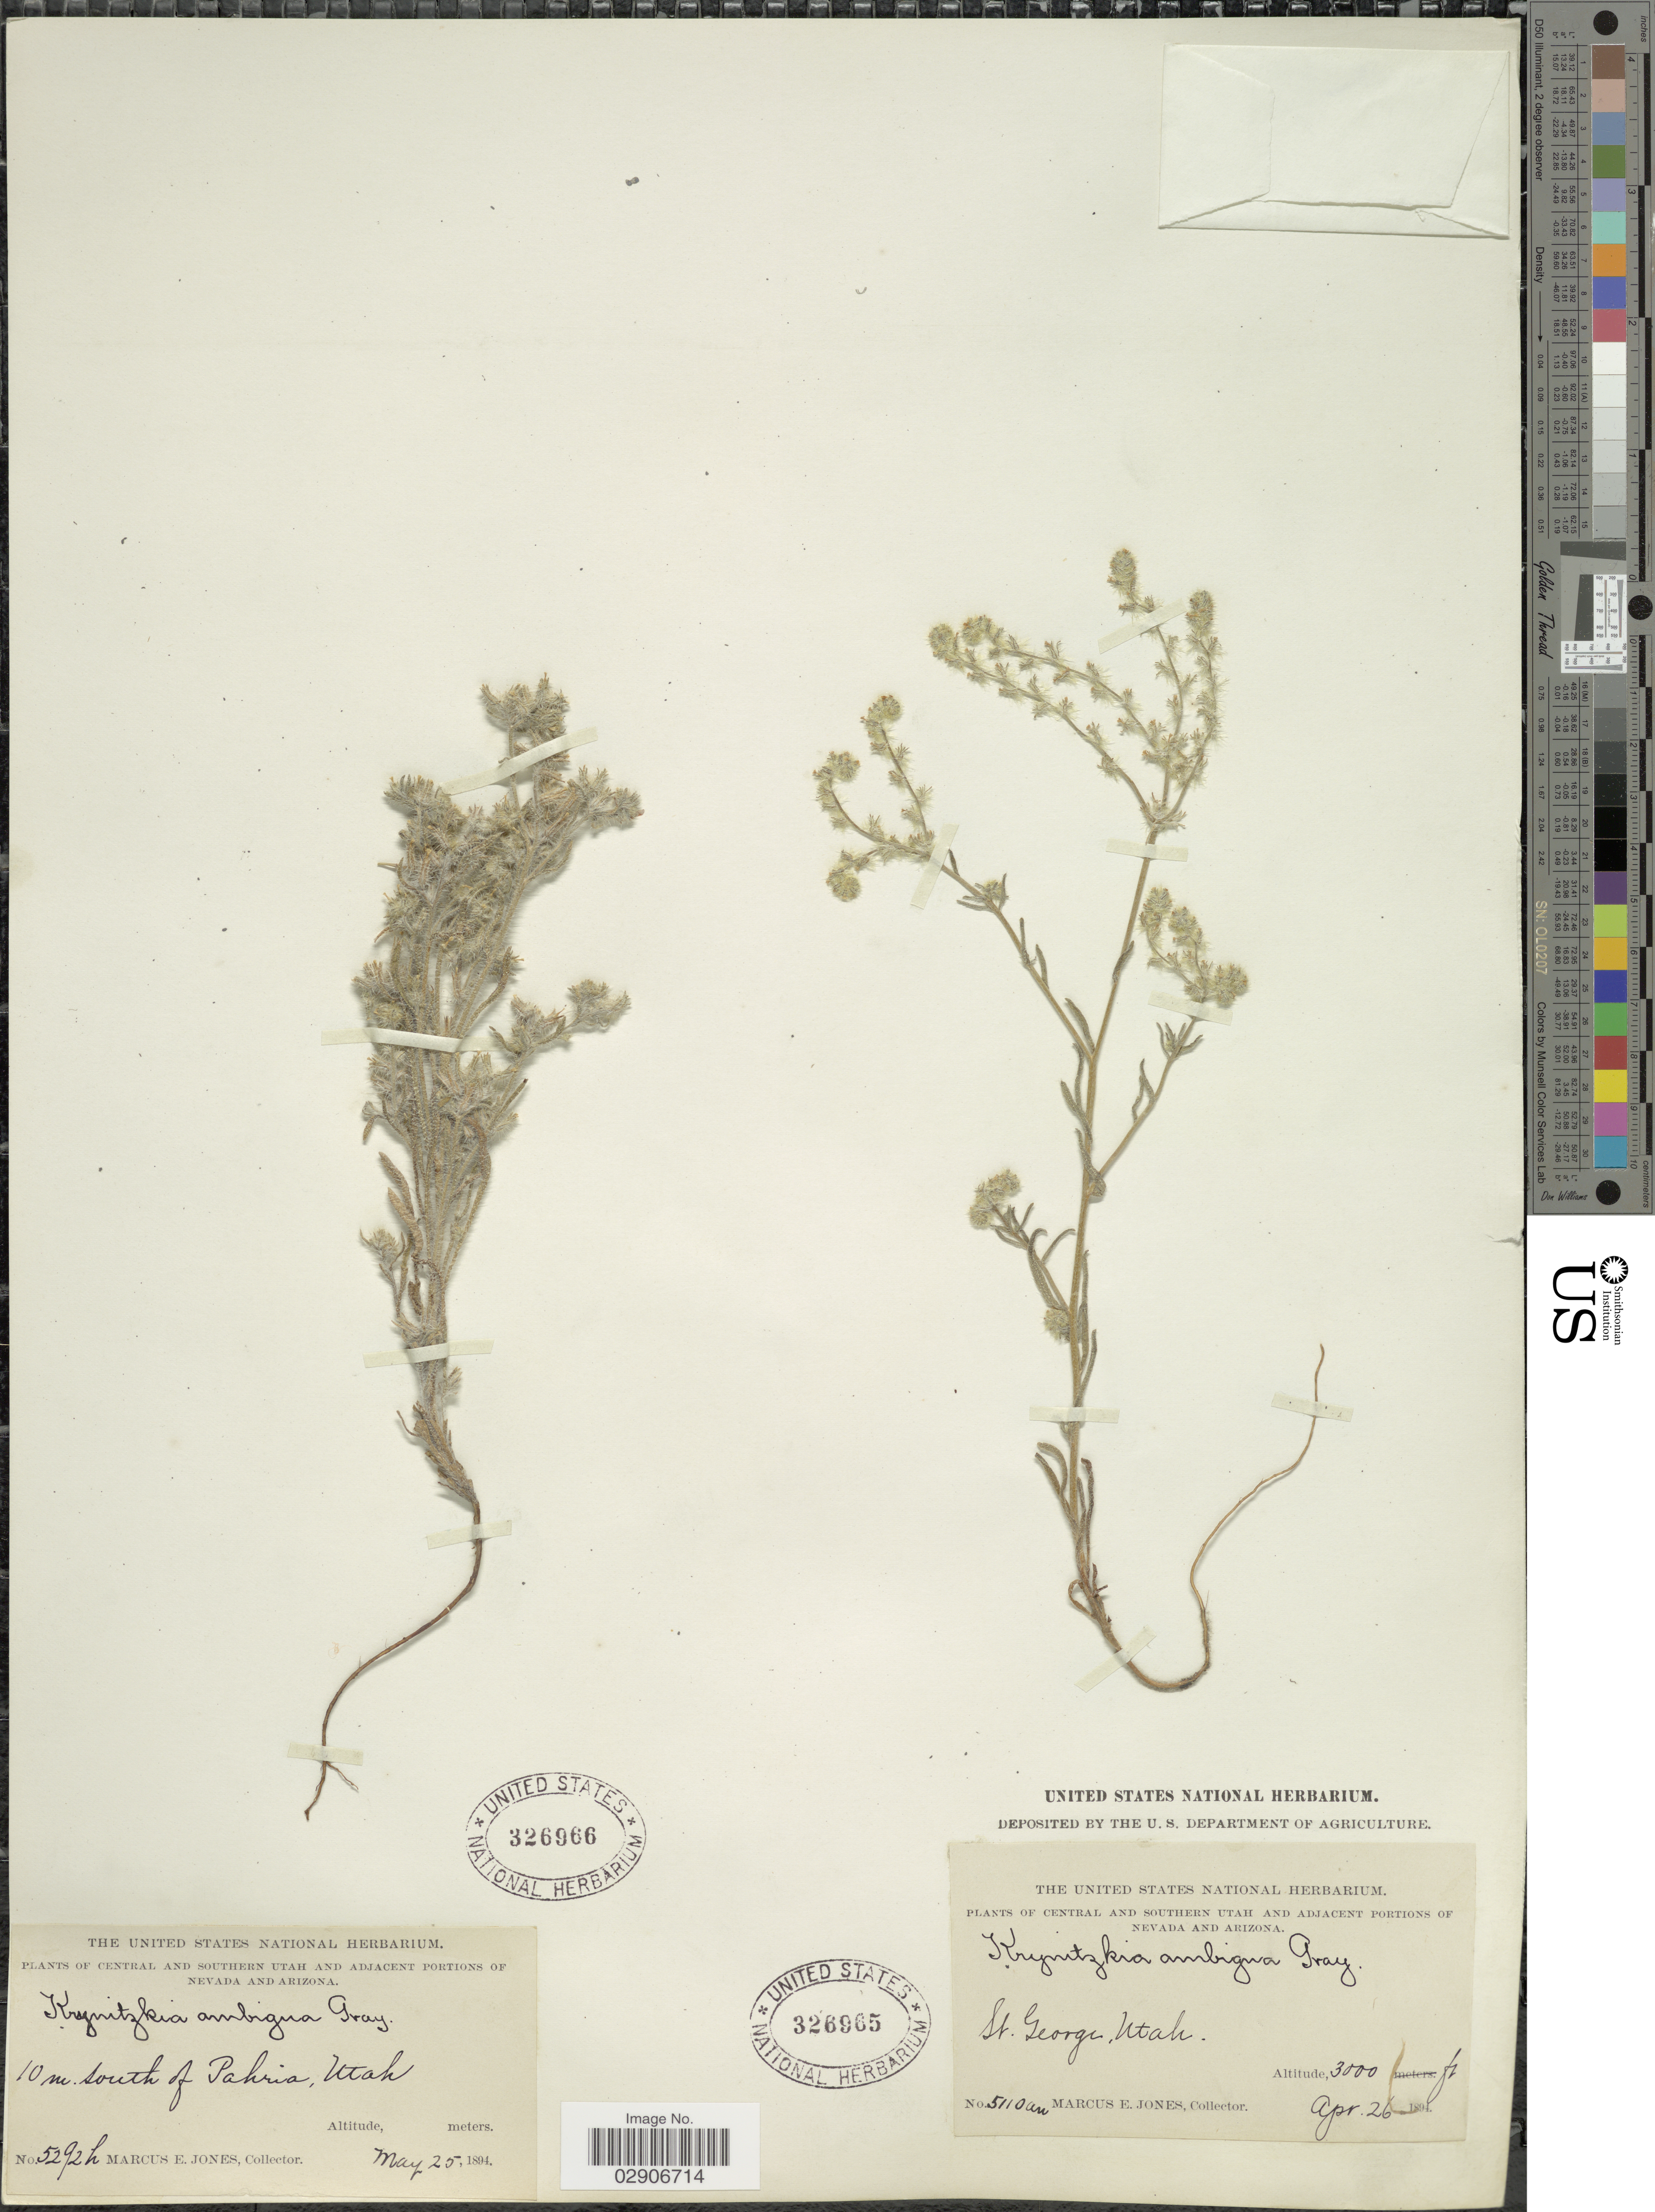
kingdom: Plantae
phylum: Tracheophyta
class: Magnoliopsida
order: Boraginales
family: Boraginaceae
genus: Cryptantha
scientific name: Cryptantha ambigua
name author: (A. Gray) Greene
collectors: M. E. Jones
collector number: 5110an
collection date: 1894-04-26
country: United States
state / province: Utah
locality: St. George, Utah. Central and Southern Utah.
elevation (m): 914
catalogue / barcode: US 326965-2